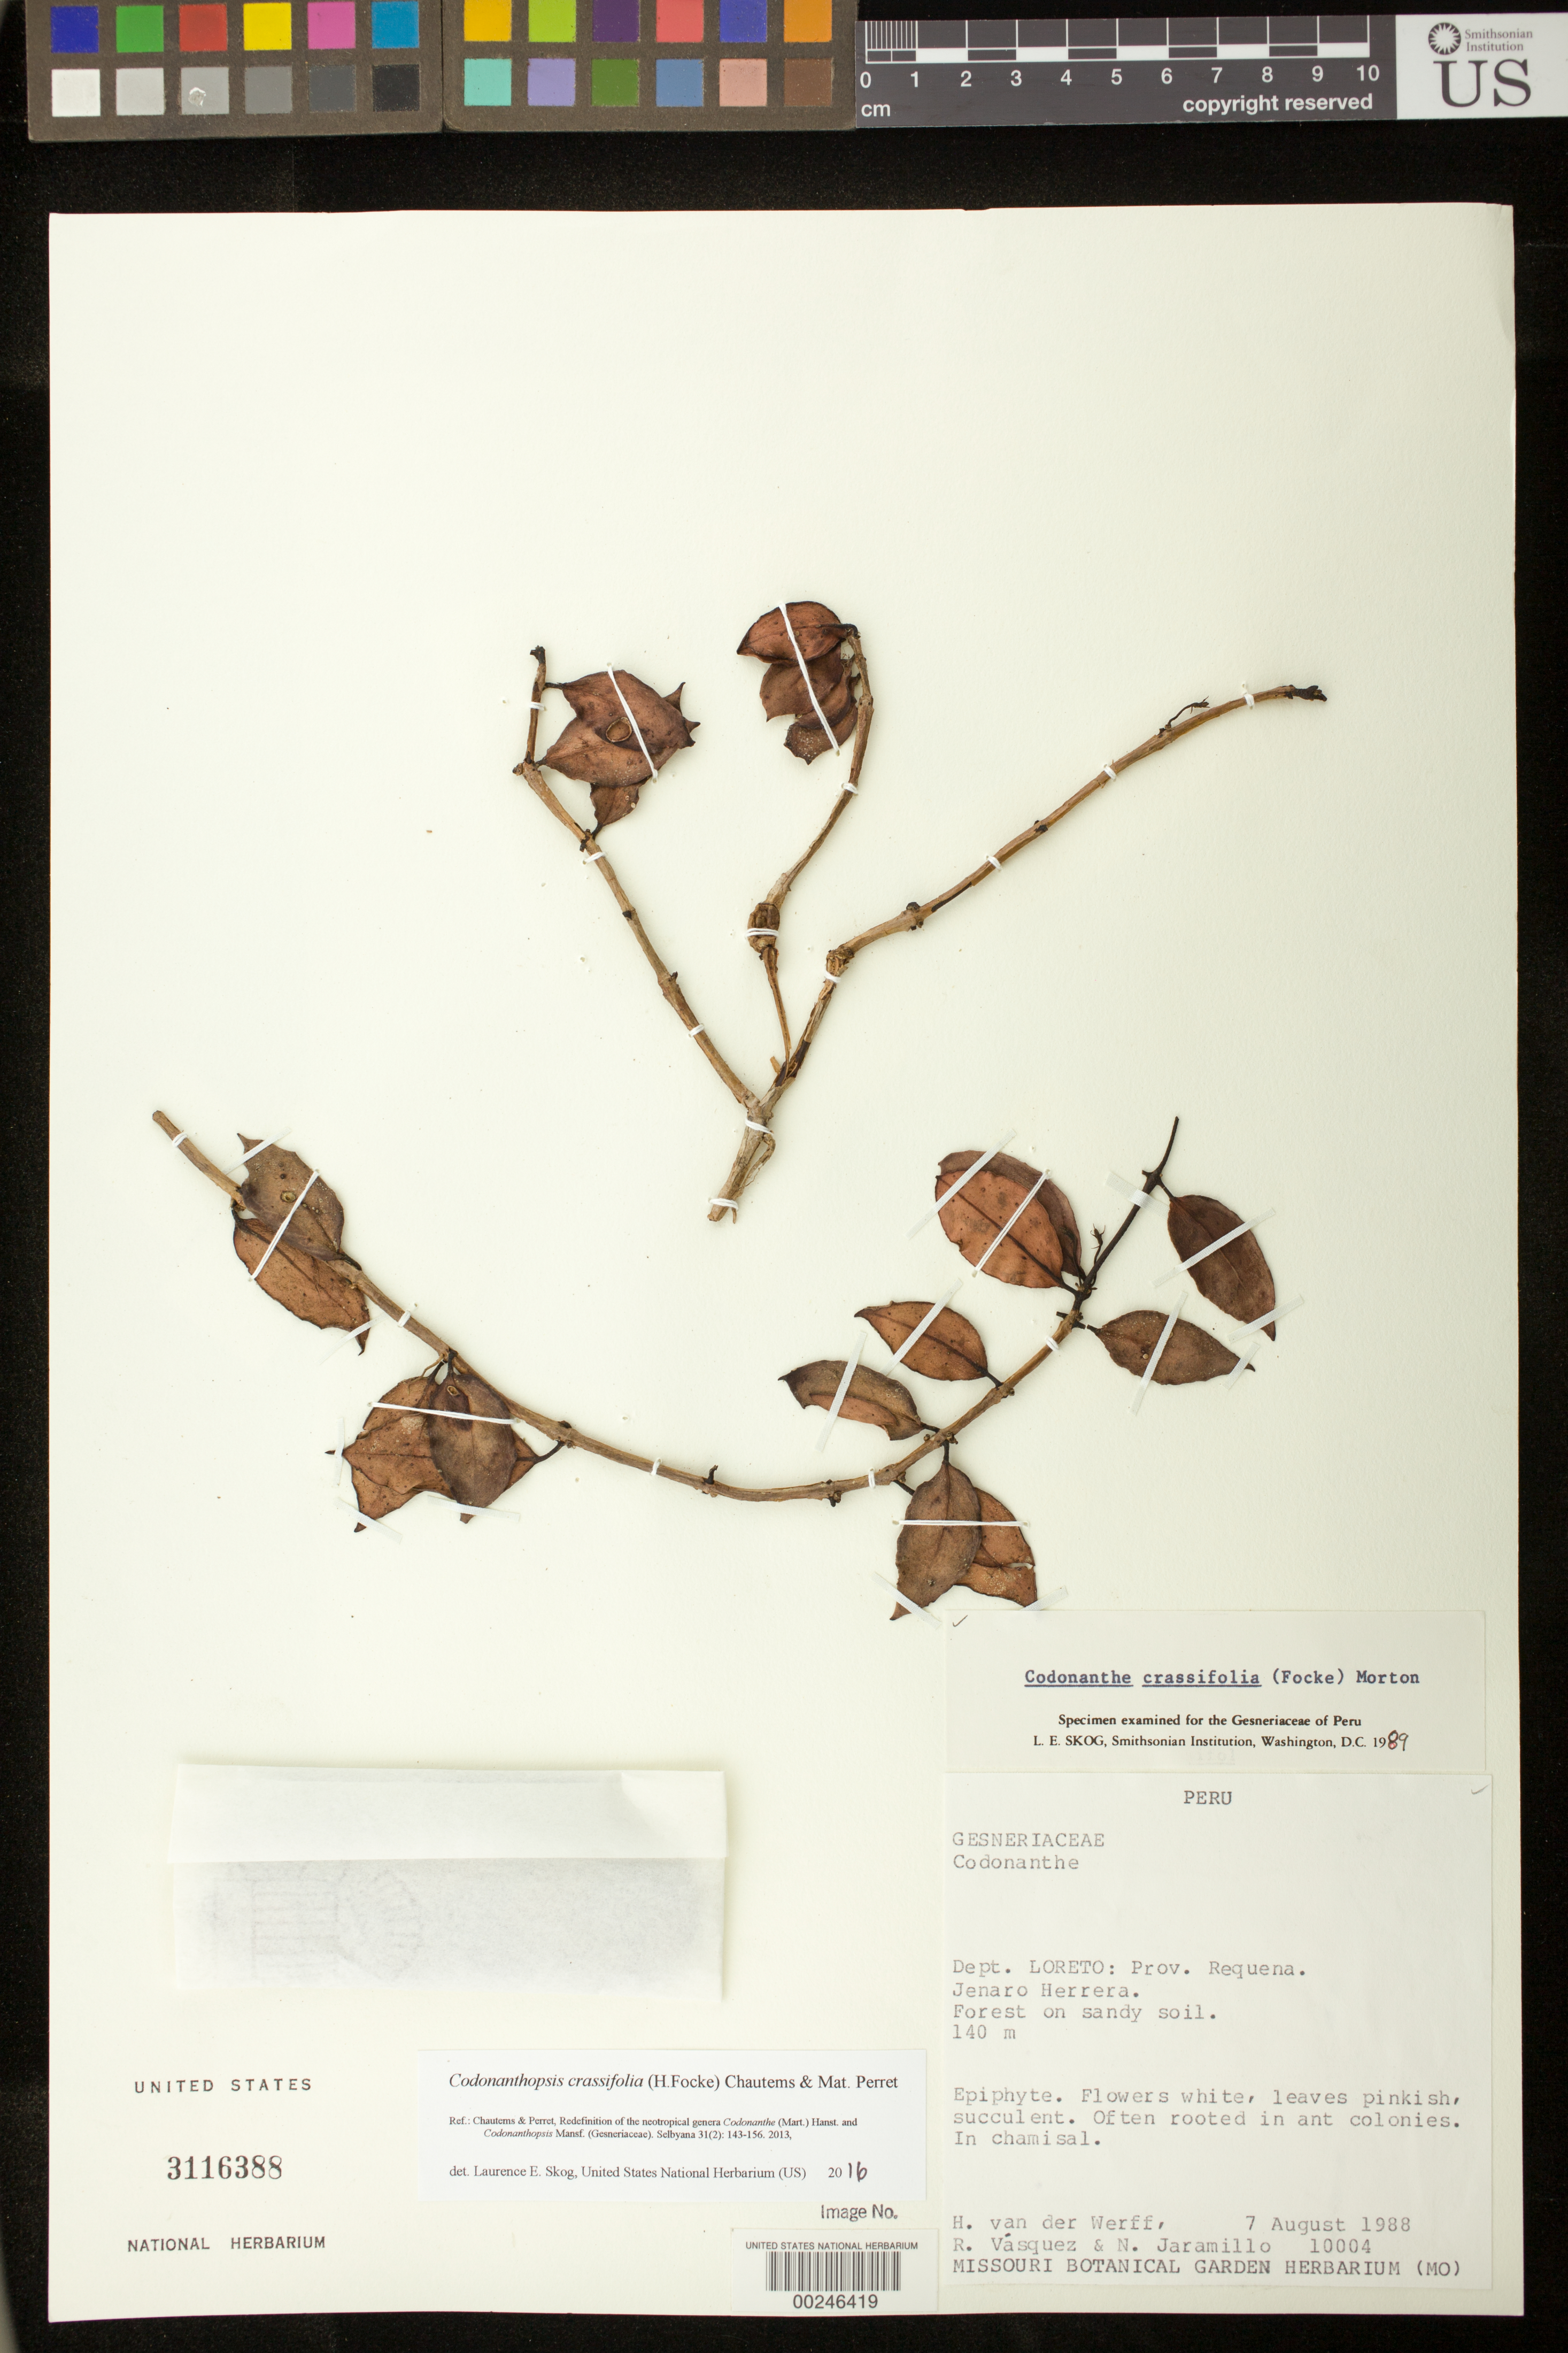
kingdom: Plantae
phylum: Tracheophyta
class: Magnoliopsida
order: Lamiales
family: Gesneriaceae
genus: Codonanthopsis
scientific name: Codonanthopsis crassifolia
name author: (H. Focke) Chautems & Mat.Perret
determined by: Skog, Laurence E.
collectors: H. van der Werff, R. Vásquez & N. Jaramillo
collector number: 10004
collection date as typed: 07 Aug 1988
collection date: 1988-08-07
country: Peru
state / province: Loreto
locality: Prov. Requena; Jenaro Herrera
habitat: Forest on sandy soil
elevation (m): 140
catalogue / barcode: US 3116388